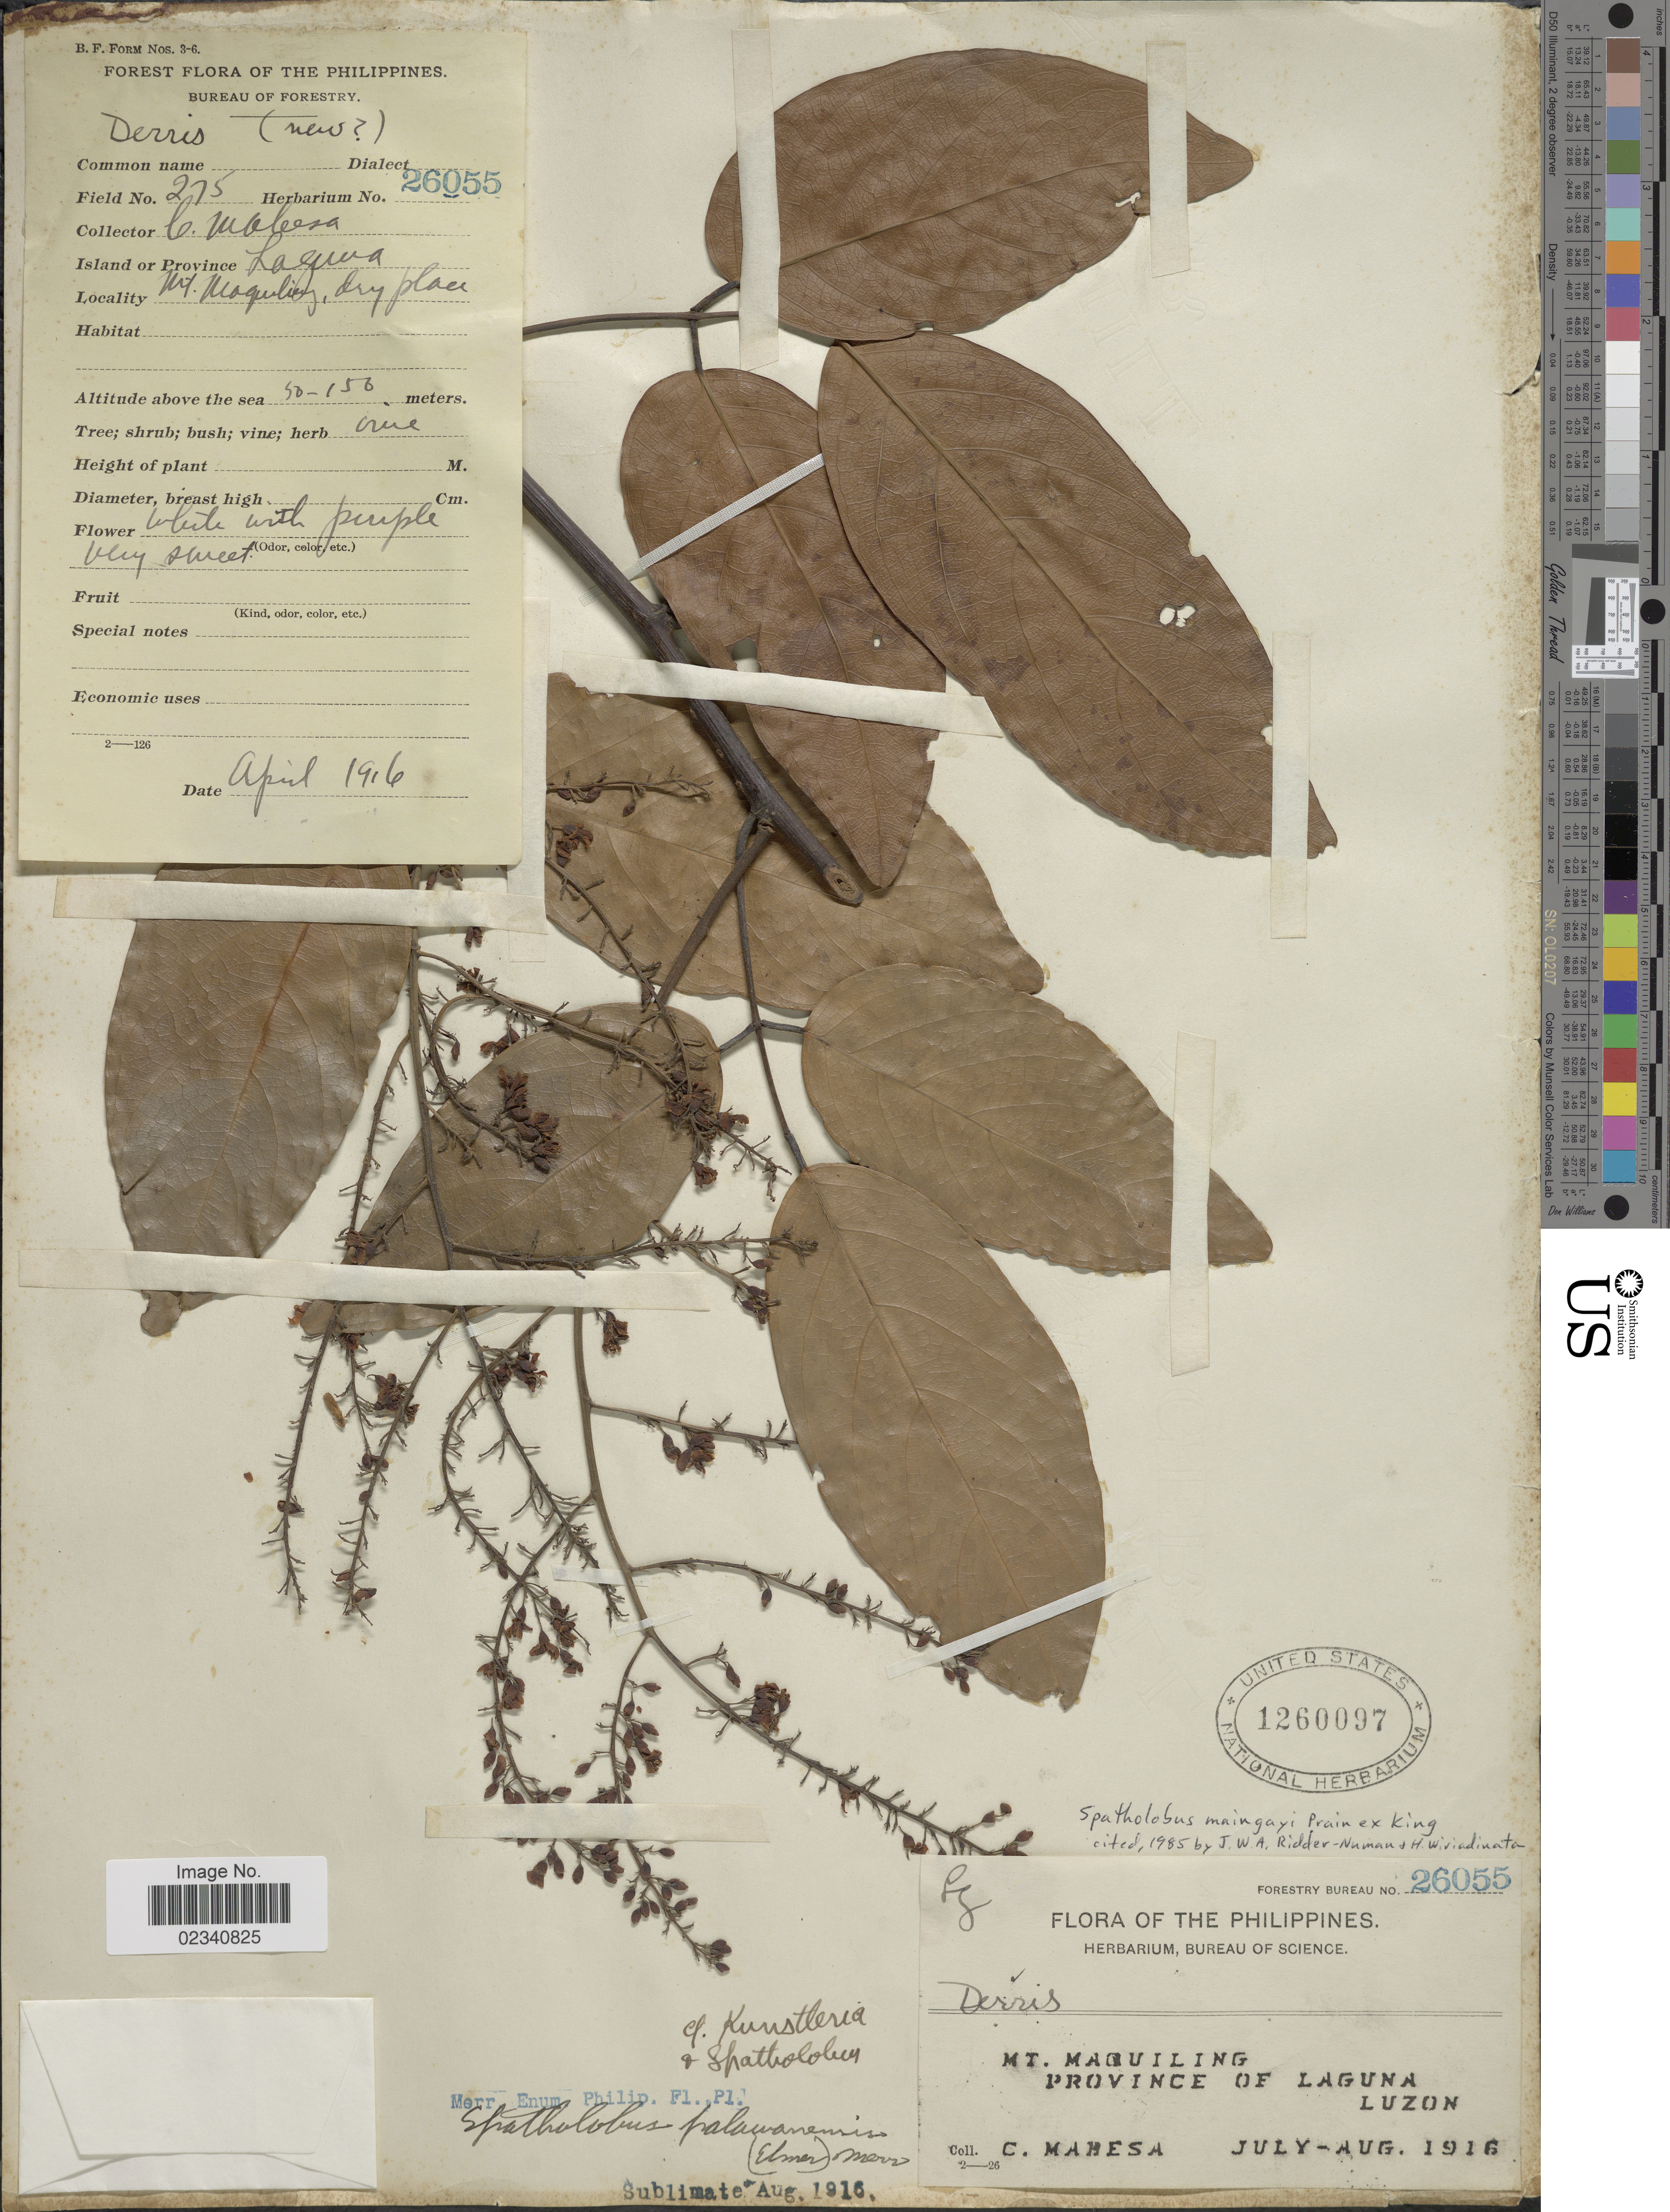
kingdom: Plantae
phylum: Tracheophyta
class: Magnoliopsida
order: Fabales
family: Fabaceae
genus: Spatholobus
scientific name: Spatholobus maingayi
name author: Prain in King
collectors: C. Mabesa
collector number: Forestry Bureau 26055/275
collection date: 1916-04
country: Philippines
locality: Mt. Maquiling, Province of Laguna, Luzon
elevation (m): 50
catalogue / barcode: US 1260097